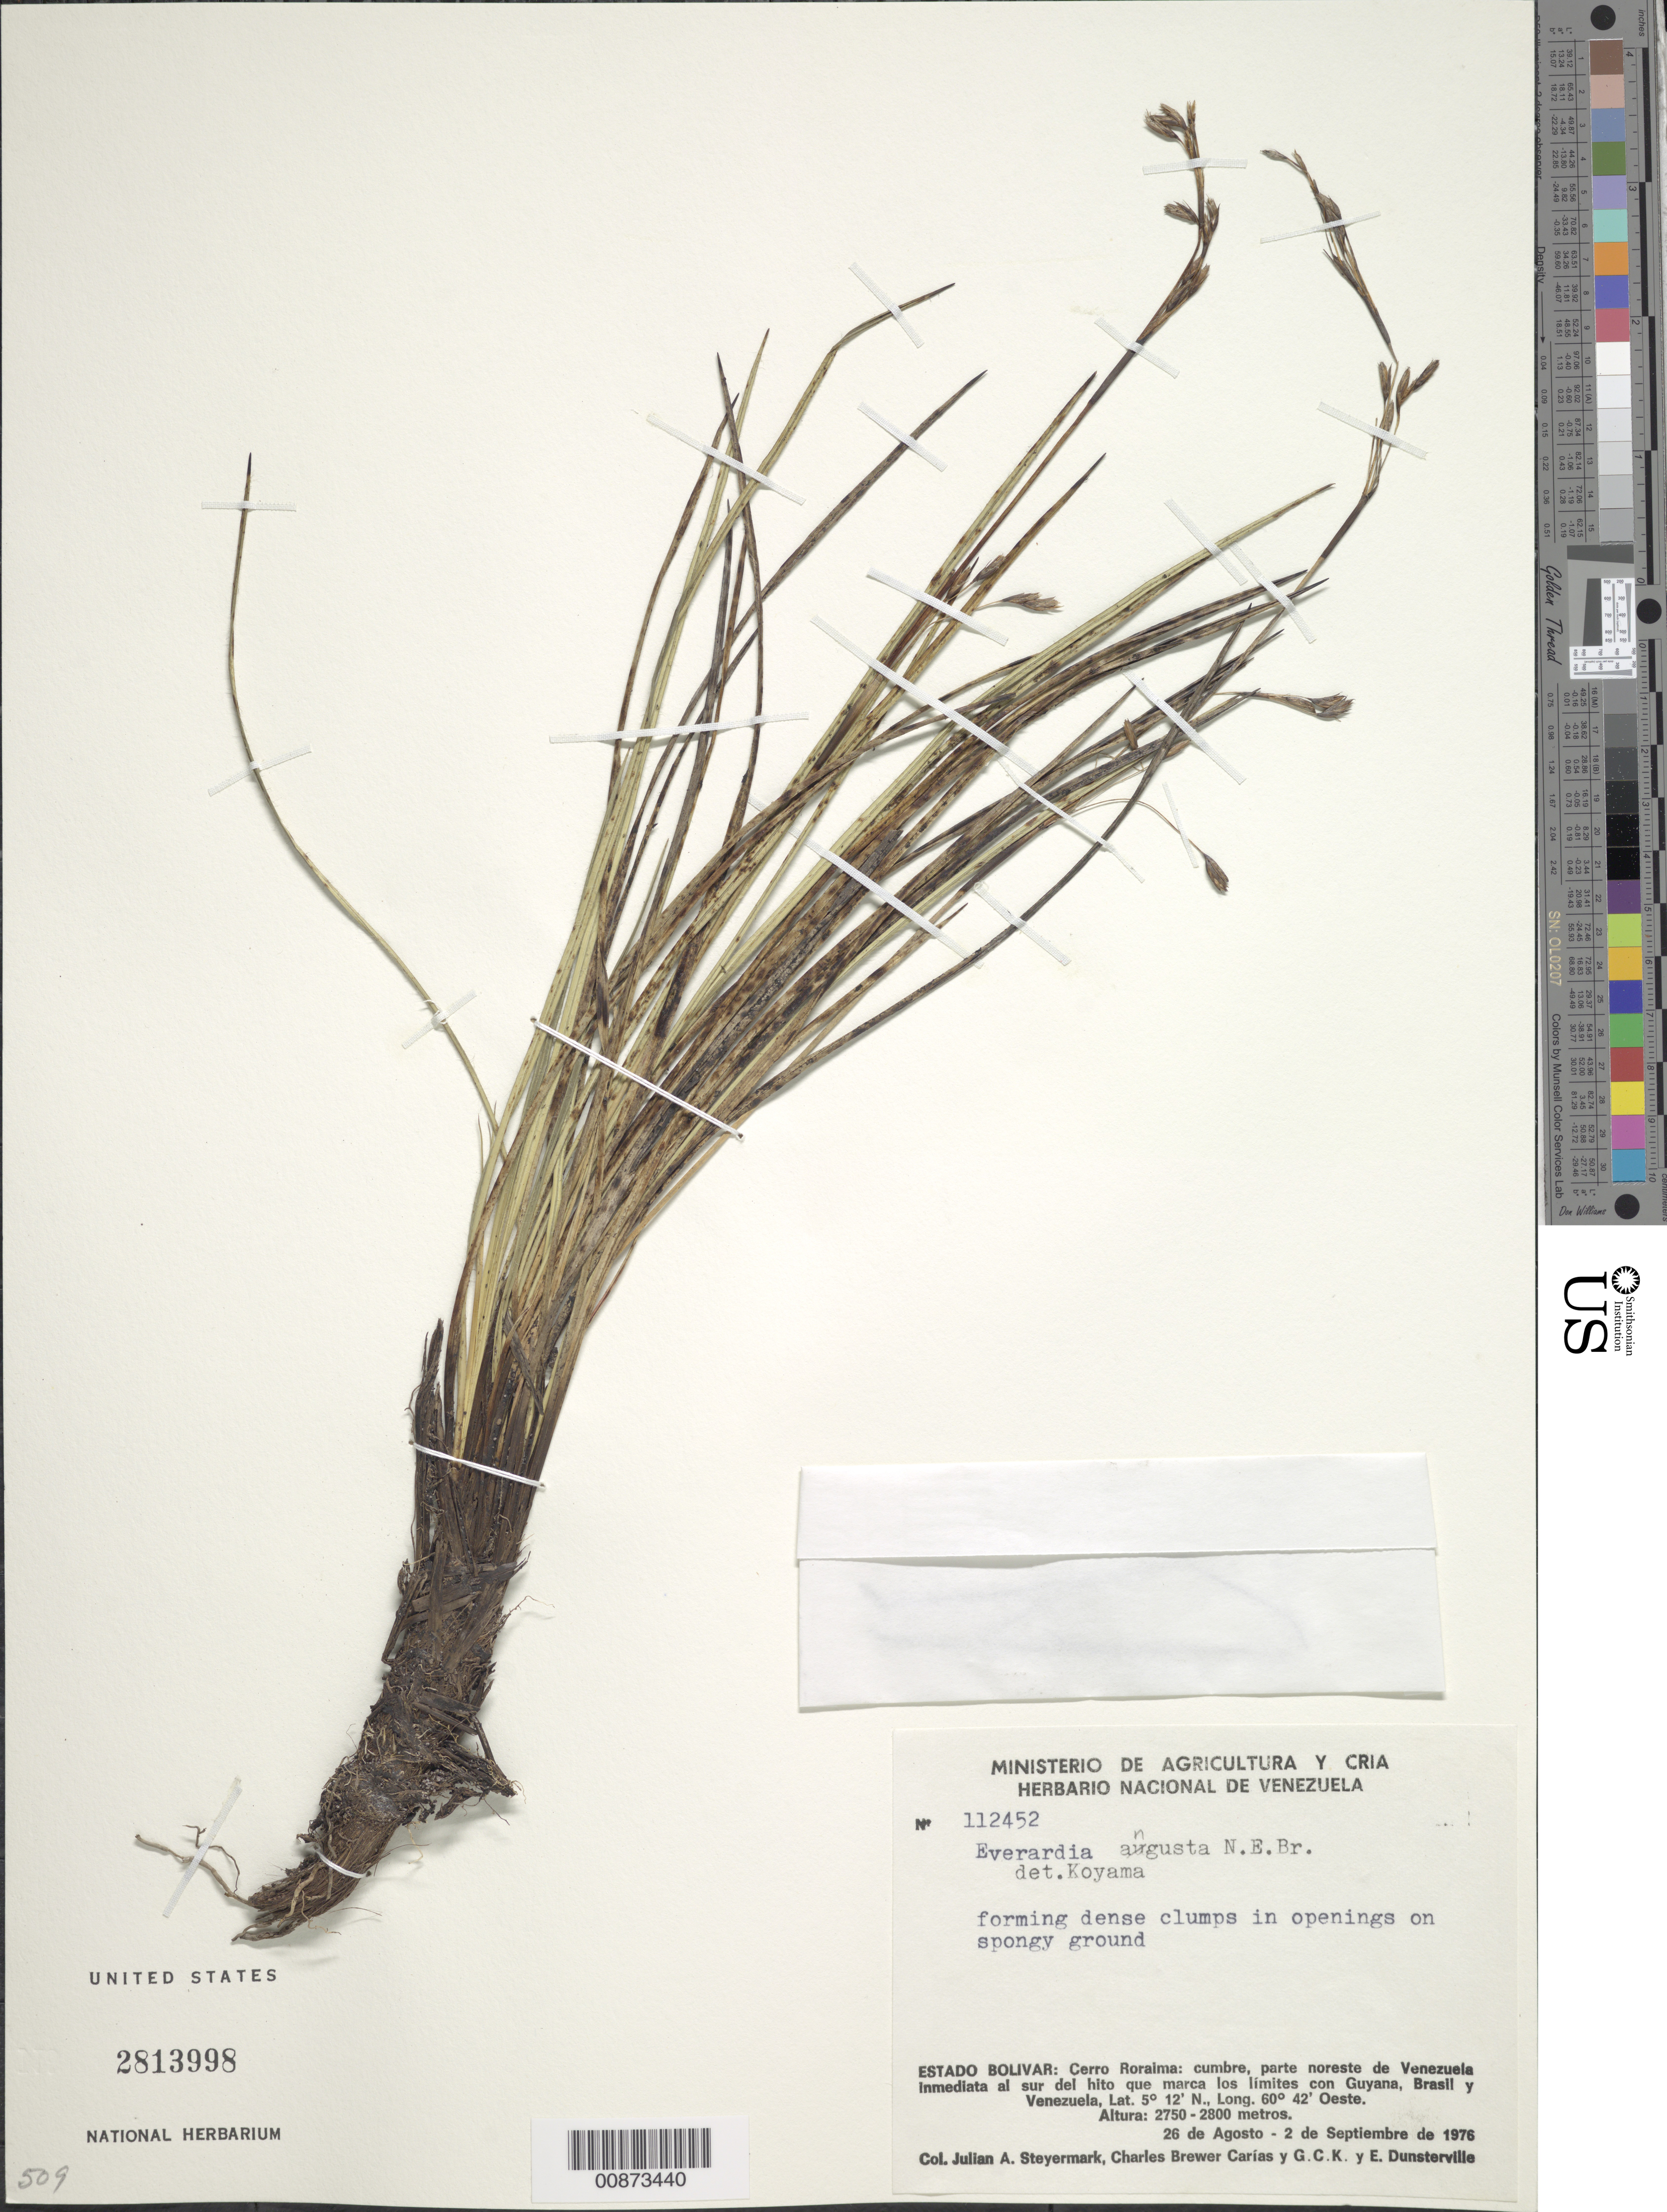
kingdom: Plantae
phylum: Tracheophyta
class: Liliopsida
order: Poales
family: Cyperaceae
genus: Cephalocarpus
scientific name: Cephalocarpus angustus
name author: (N.E. Br.) S.M. Costa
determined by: Strong, Mark T., (BOT), Smithsonian Institution - National Museum of Natural History (UNITED STATES)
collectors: J. Steyermark, C. Brewer-Carias, G. C. K. Dunsterville & E. Dunsterville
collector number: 112452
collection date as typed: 26-Aug-76 to 2-Sep-76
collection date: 1976-08-26/1976-09-02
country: Venezuela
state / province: Bolívar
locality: Cerro Roraima: parte NE de Venezuela inmediata al S del hito que marca los límites con Guyana, Brasil y Ven. Between camp and the morro formations of "El Laberinto"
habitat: Openings on spongy ground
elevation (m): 2750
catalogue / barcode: US 2813998